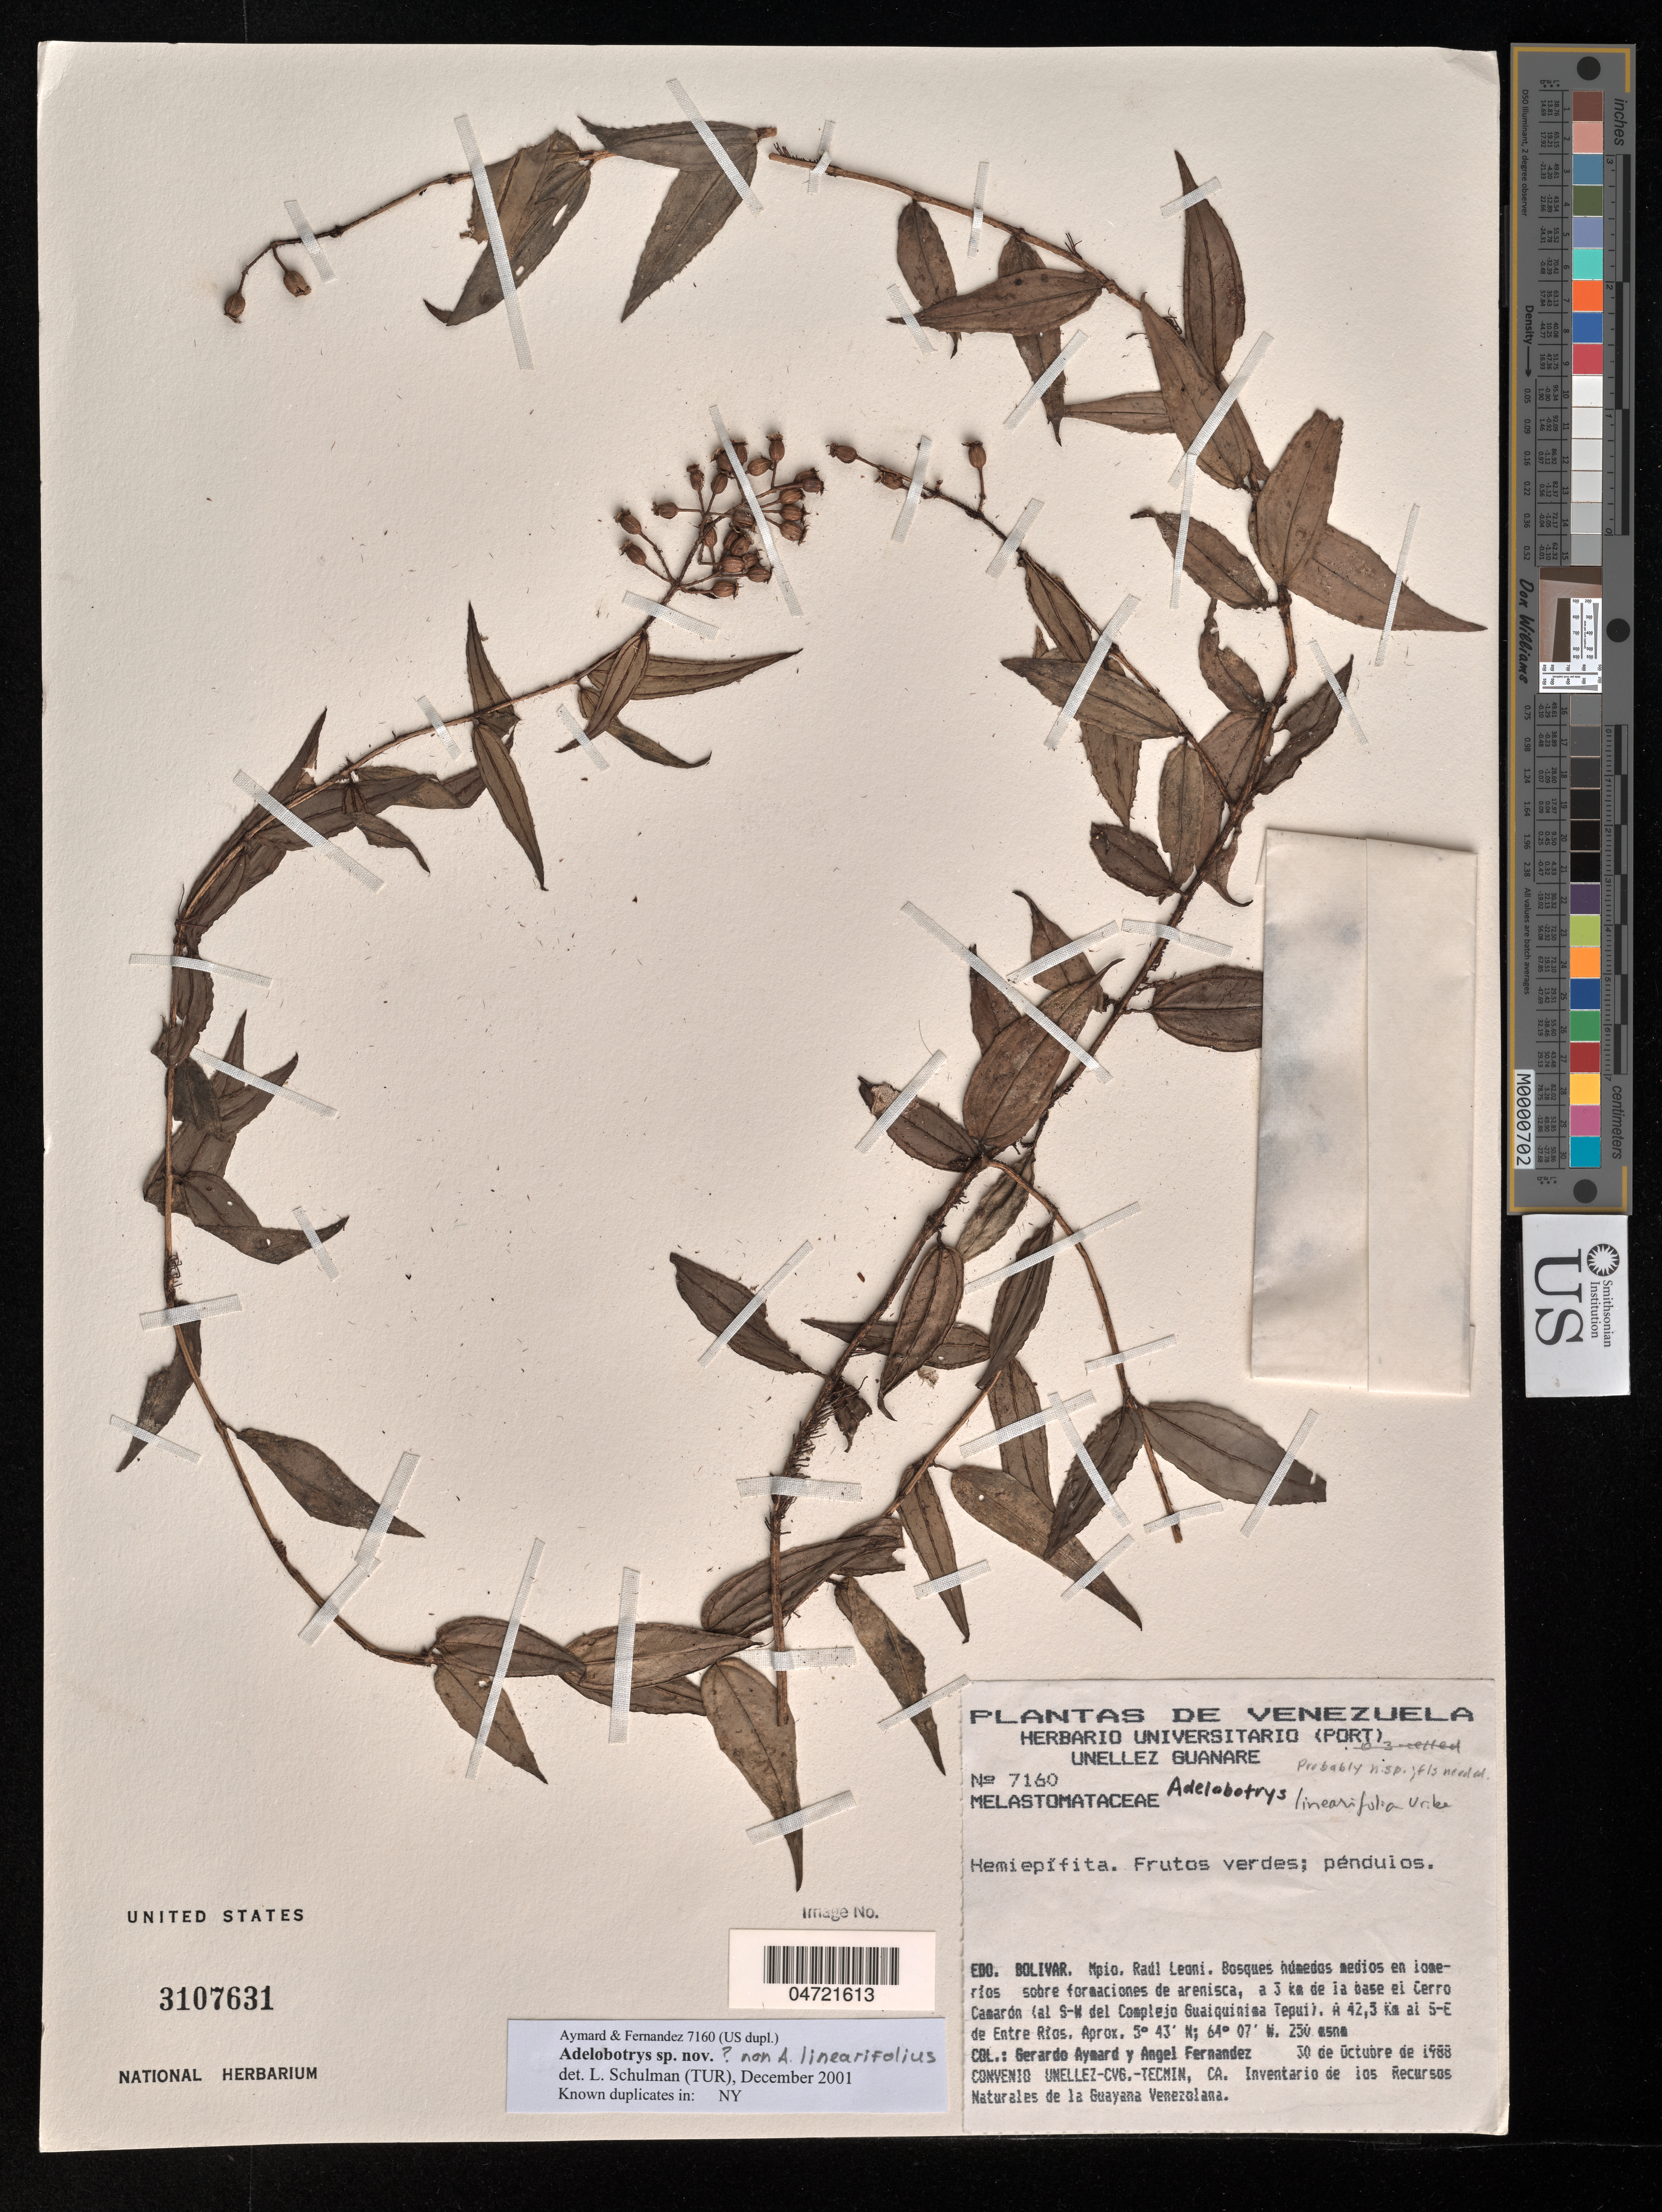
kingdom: Plantae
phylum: Tracheophyta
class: Magnoliopsida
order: Myrtales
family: Melastomataceae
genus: Adelobotrys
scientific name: Adelobotrys sp. nov.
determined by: Schulman, Leif, (TUR), University of Turku (FINLAND)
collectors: G. A. Aymard & A. Fernandez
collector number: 7160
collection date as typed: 30-Oct-88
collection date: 1988-10-30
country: Venezuela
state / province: Bolívar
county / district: Angostura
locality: Mun. Raúl Leoni [=Angostura], 3 km de la base el Cerro Camaron, a 42.5 km al SE de entre ríos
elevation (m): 250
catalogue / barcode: US 3107631